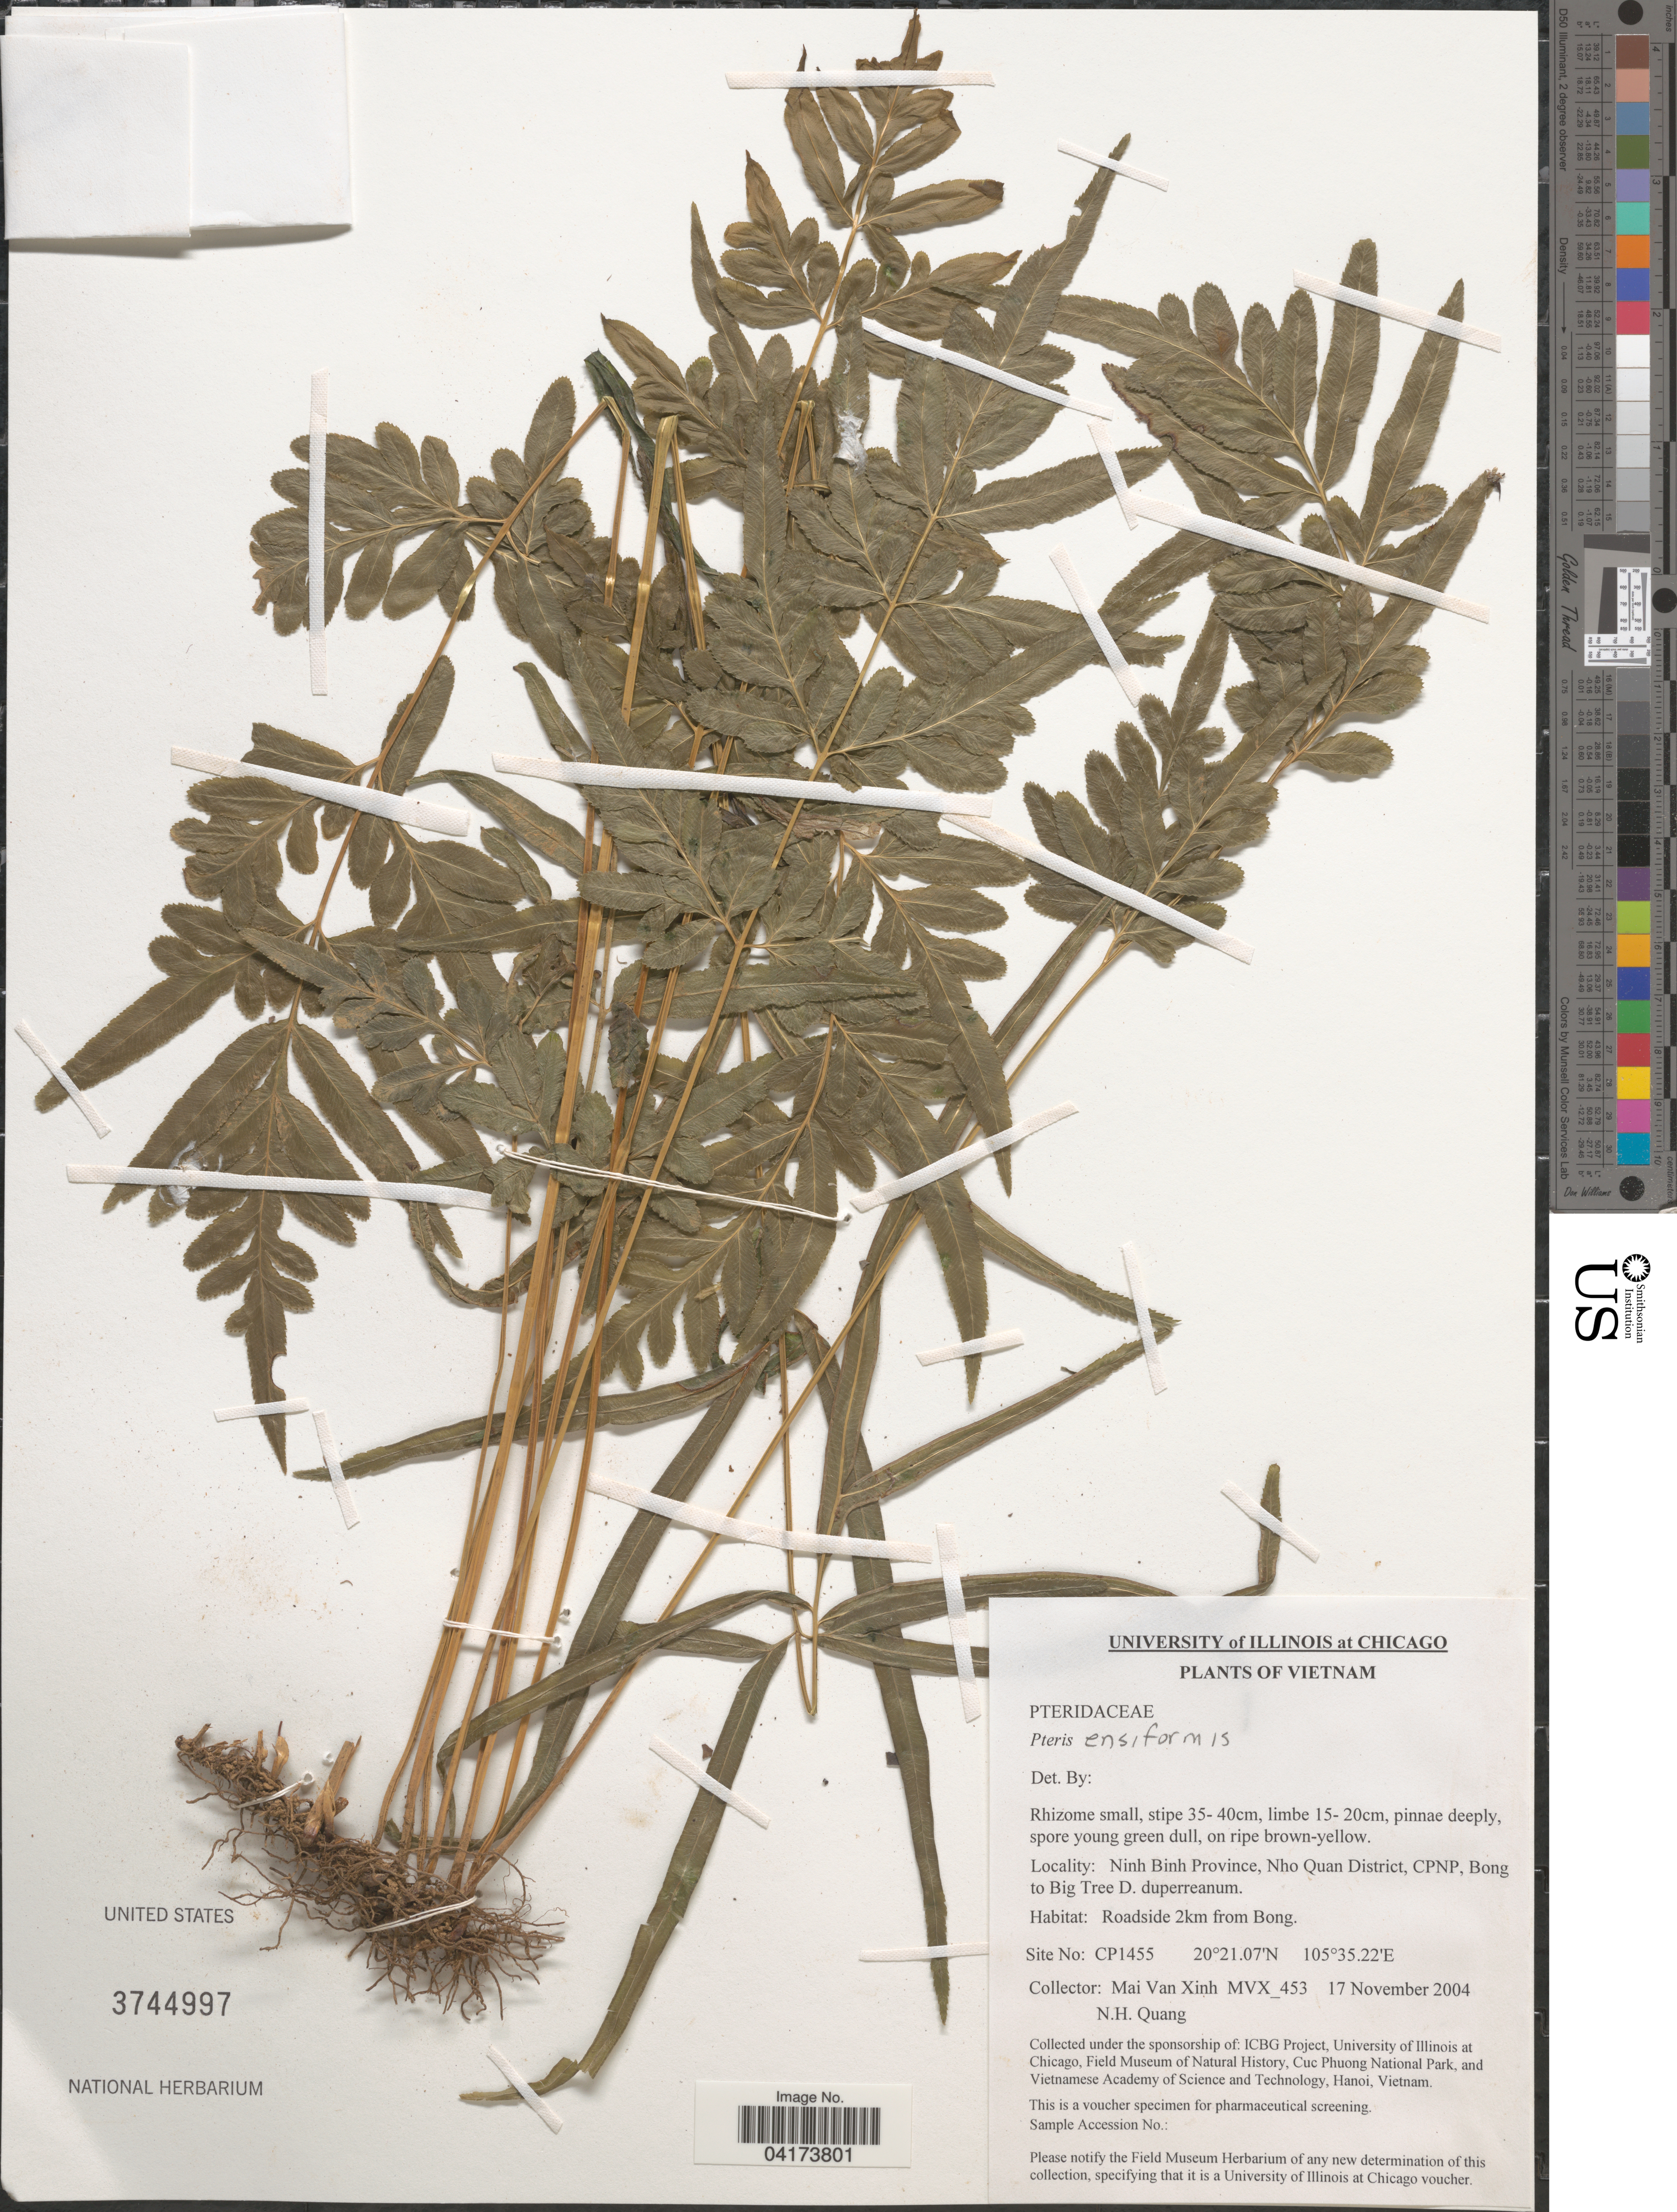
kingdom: Plantae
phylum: Tracheophyta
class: Polypodiopsida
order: Polypodiales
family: Pteridaceae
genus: Pteris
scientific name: Pteris ensiformis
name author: Burm. f.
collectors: M. Van Xinh & N. Quang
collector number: MVX_453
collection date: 2004-11-17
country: Vietnam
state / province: Ninh Binh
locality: Nho Quan District, CPNP, Bong to Big Tree D. duperreanum. Roadside 2km from Bong. Site No: CP1455.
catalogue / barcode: US 3744997